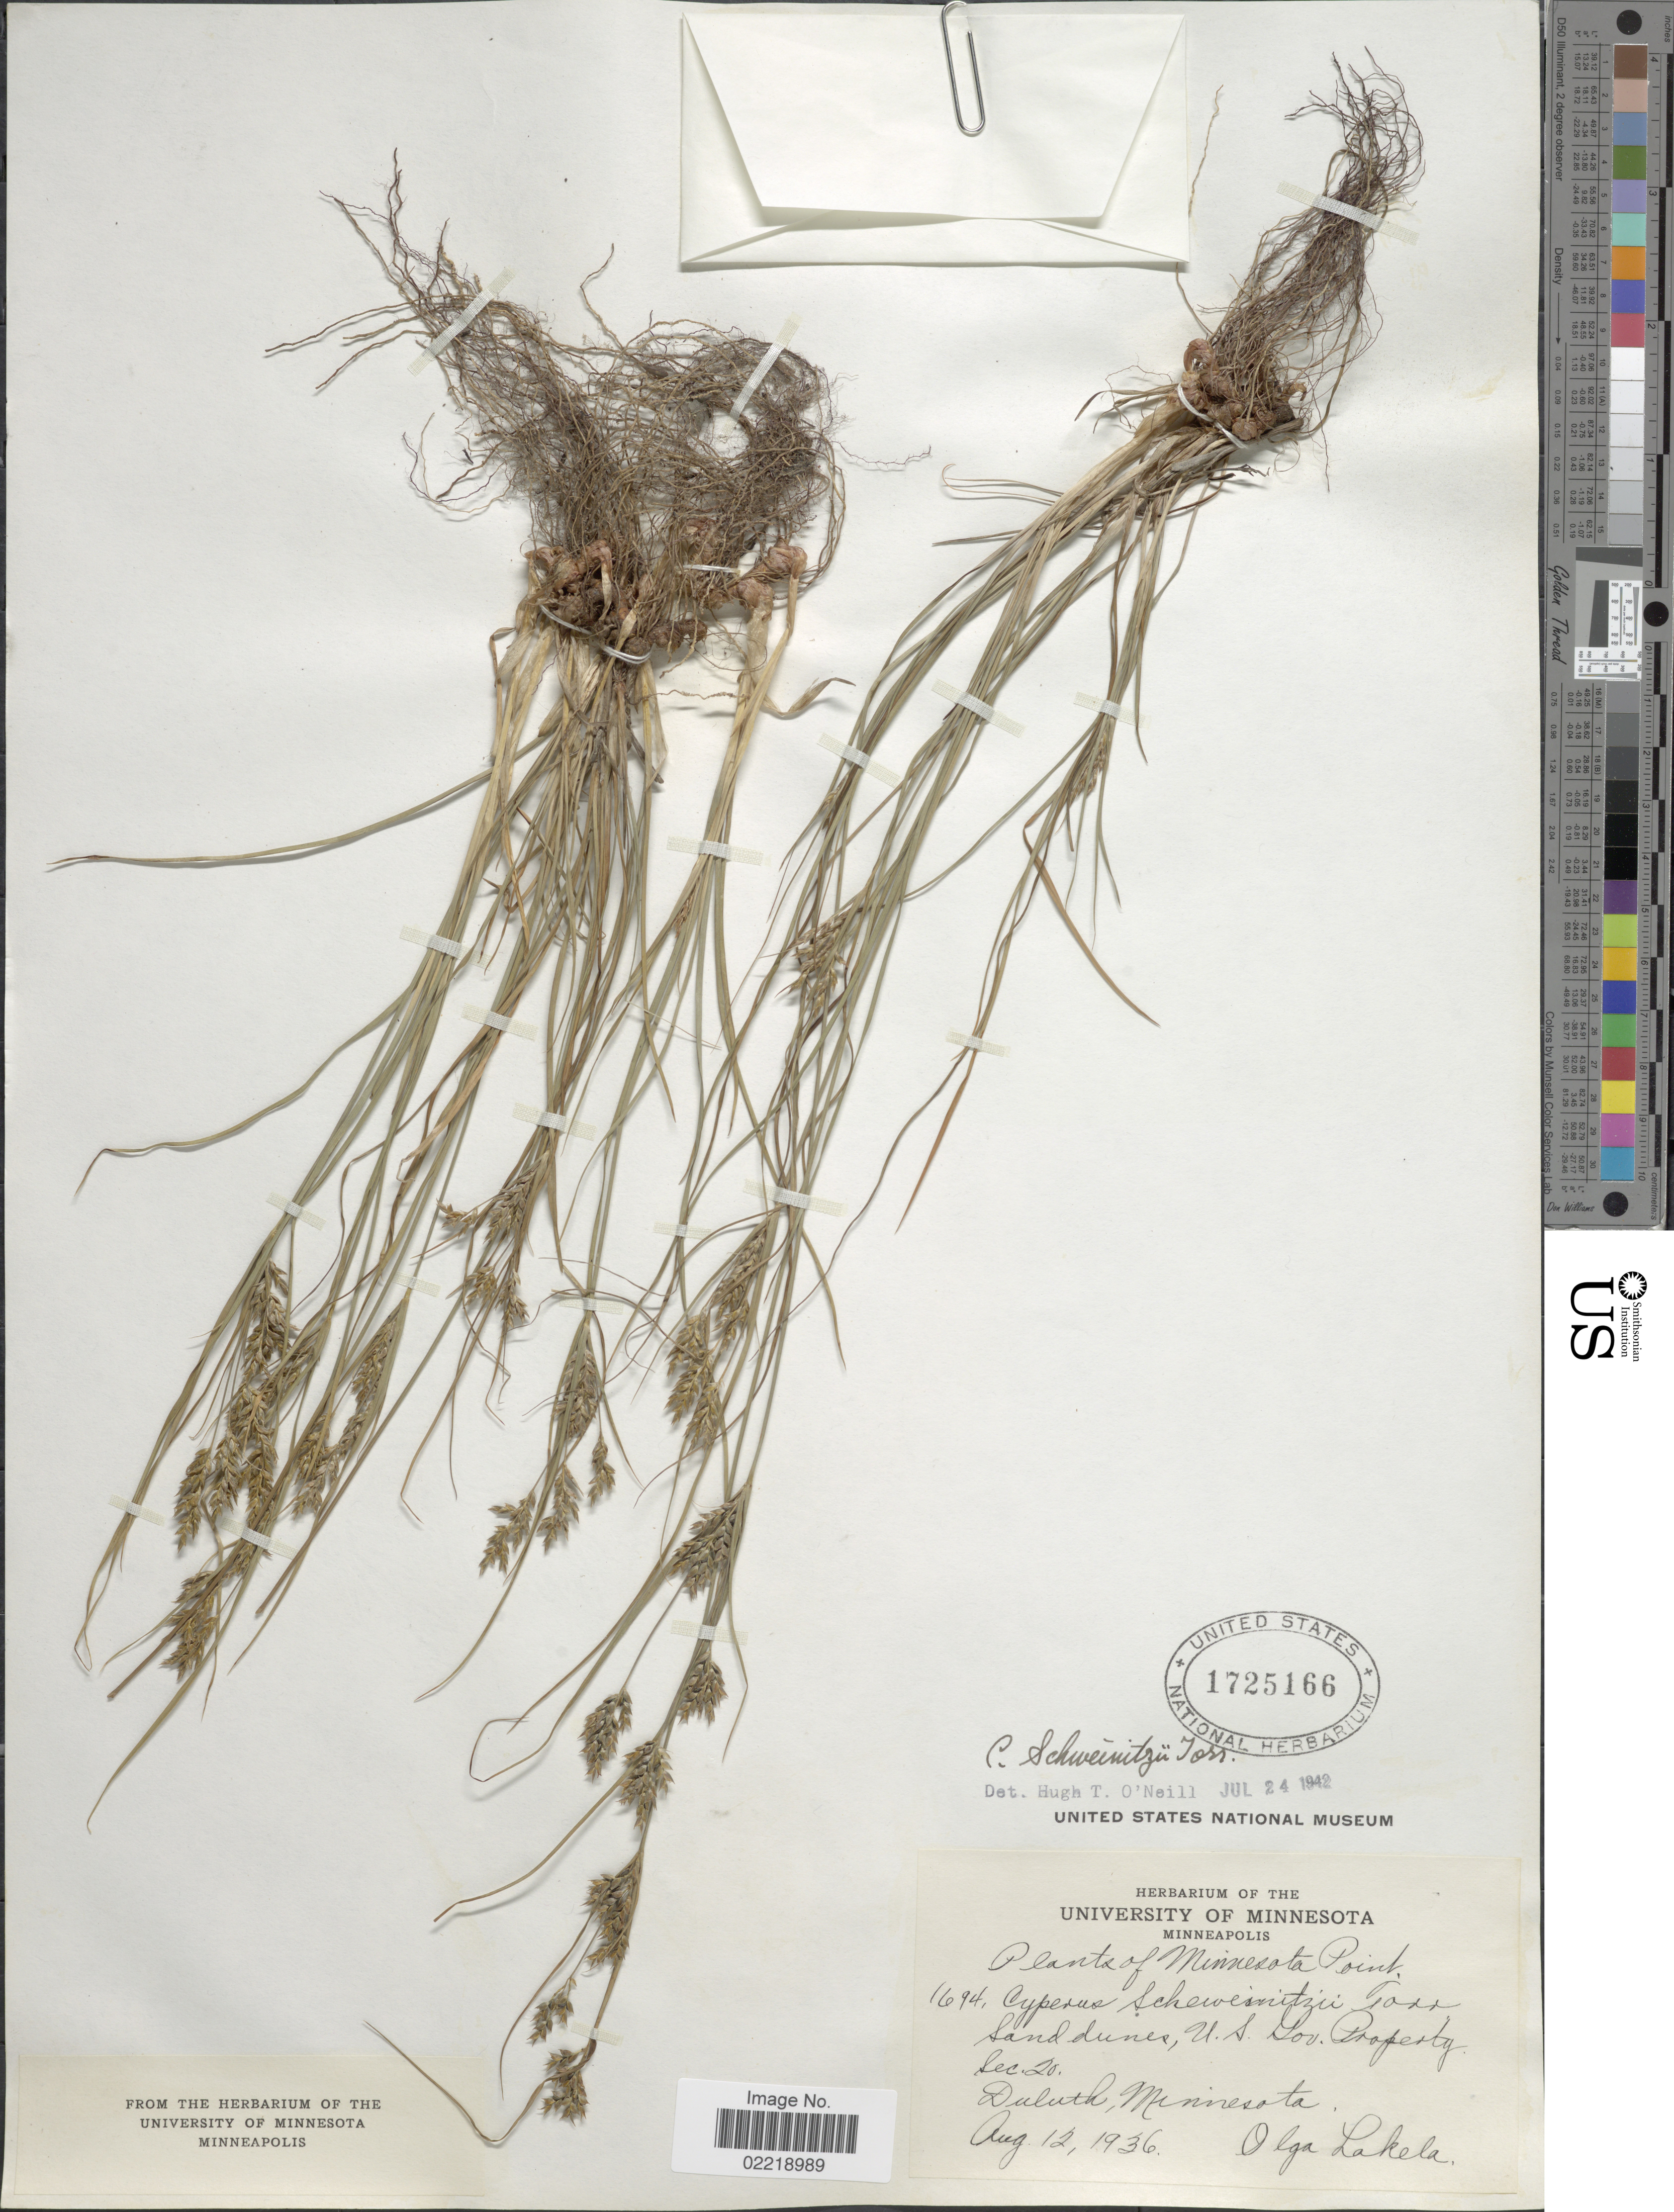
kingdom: Plantae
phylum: Tracheophyta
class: Liliopsida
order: Poales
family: Cyperaceae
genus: Cyperus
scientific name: Cyperus schweinitzii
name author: Torr.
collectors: O. K. Lakela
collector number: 1694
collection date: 1936-08-12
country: United States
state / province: Minnesota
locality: Sand dunes, U.S. Gov. Property Sec 20. Duluth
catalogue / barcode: US 1725166